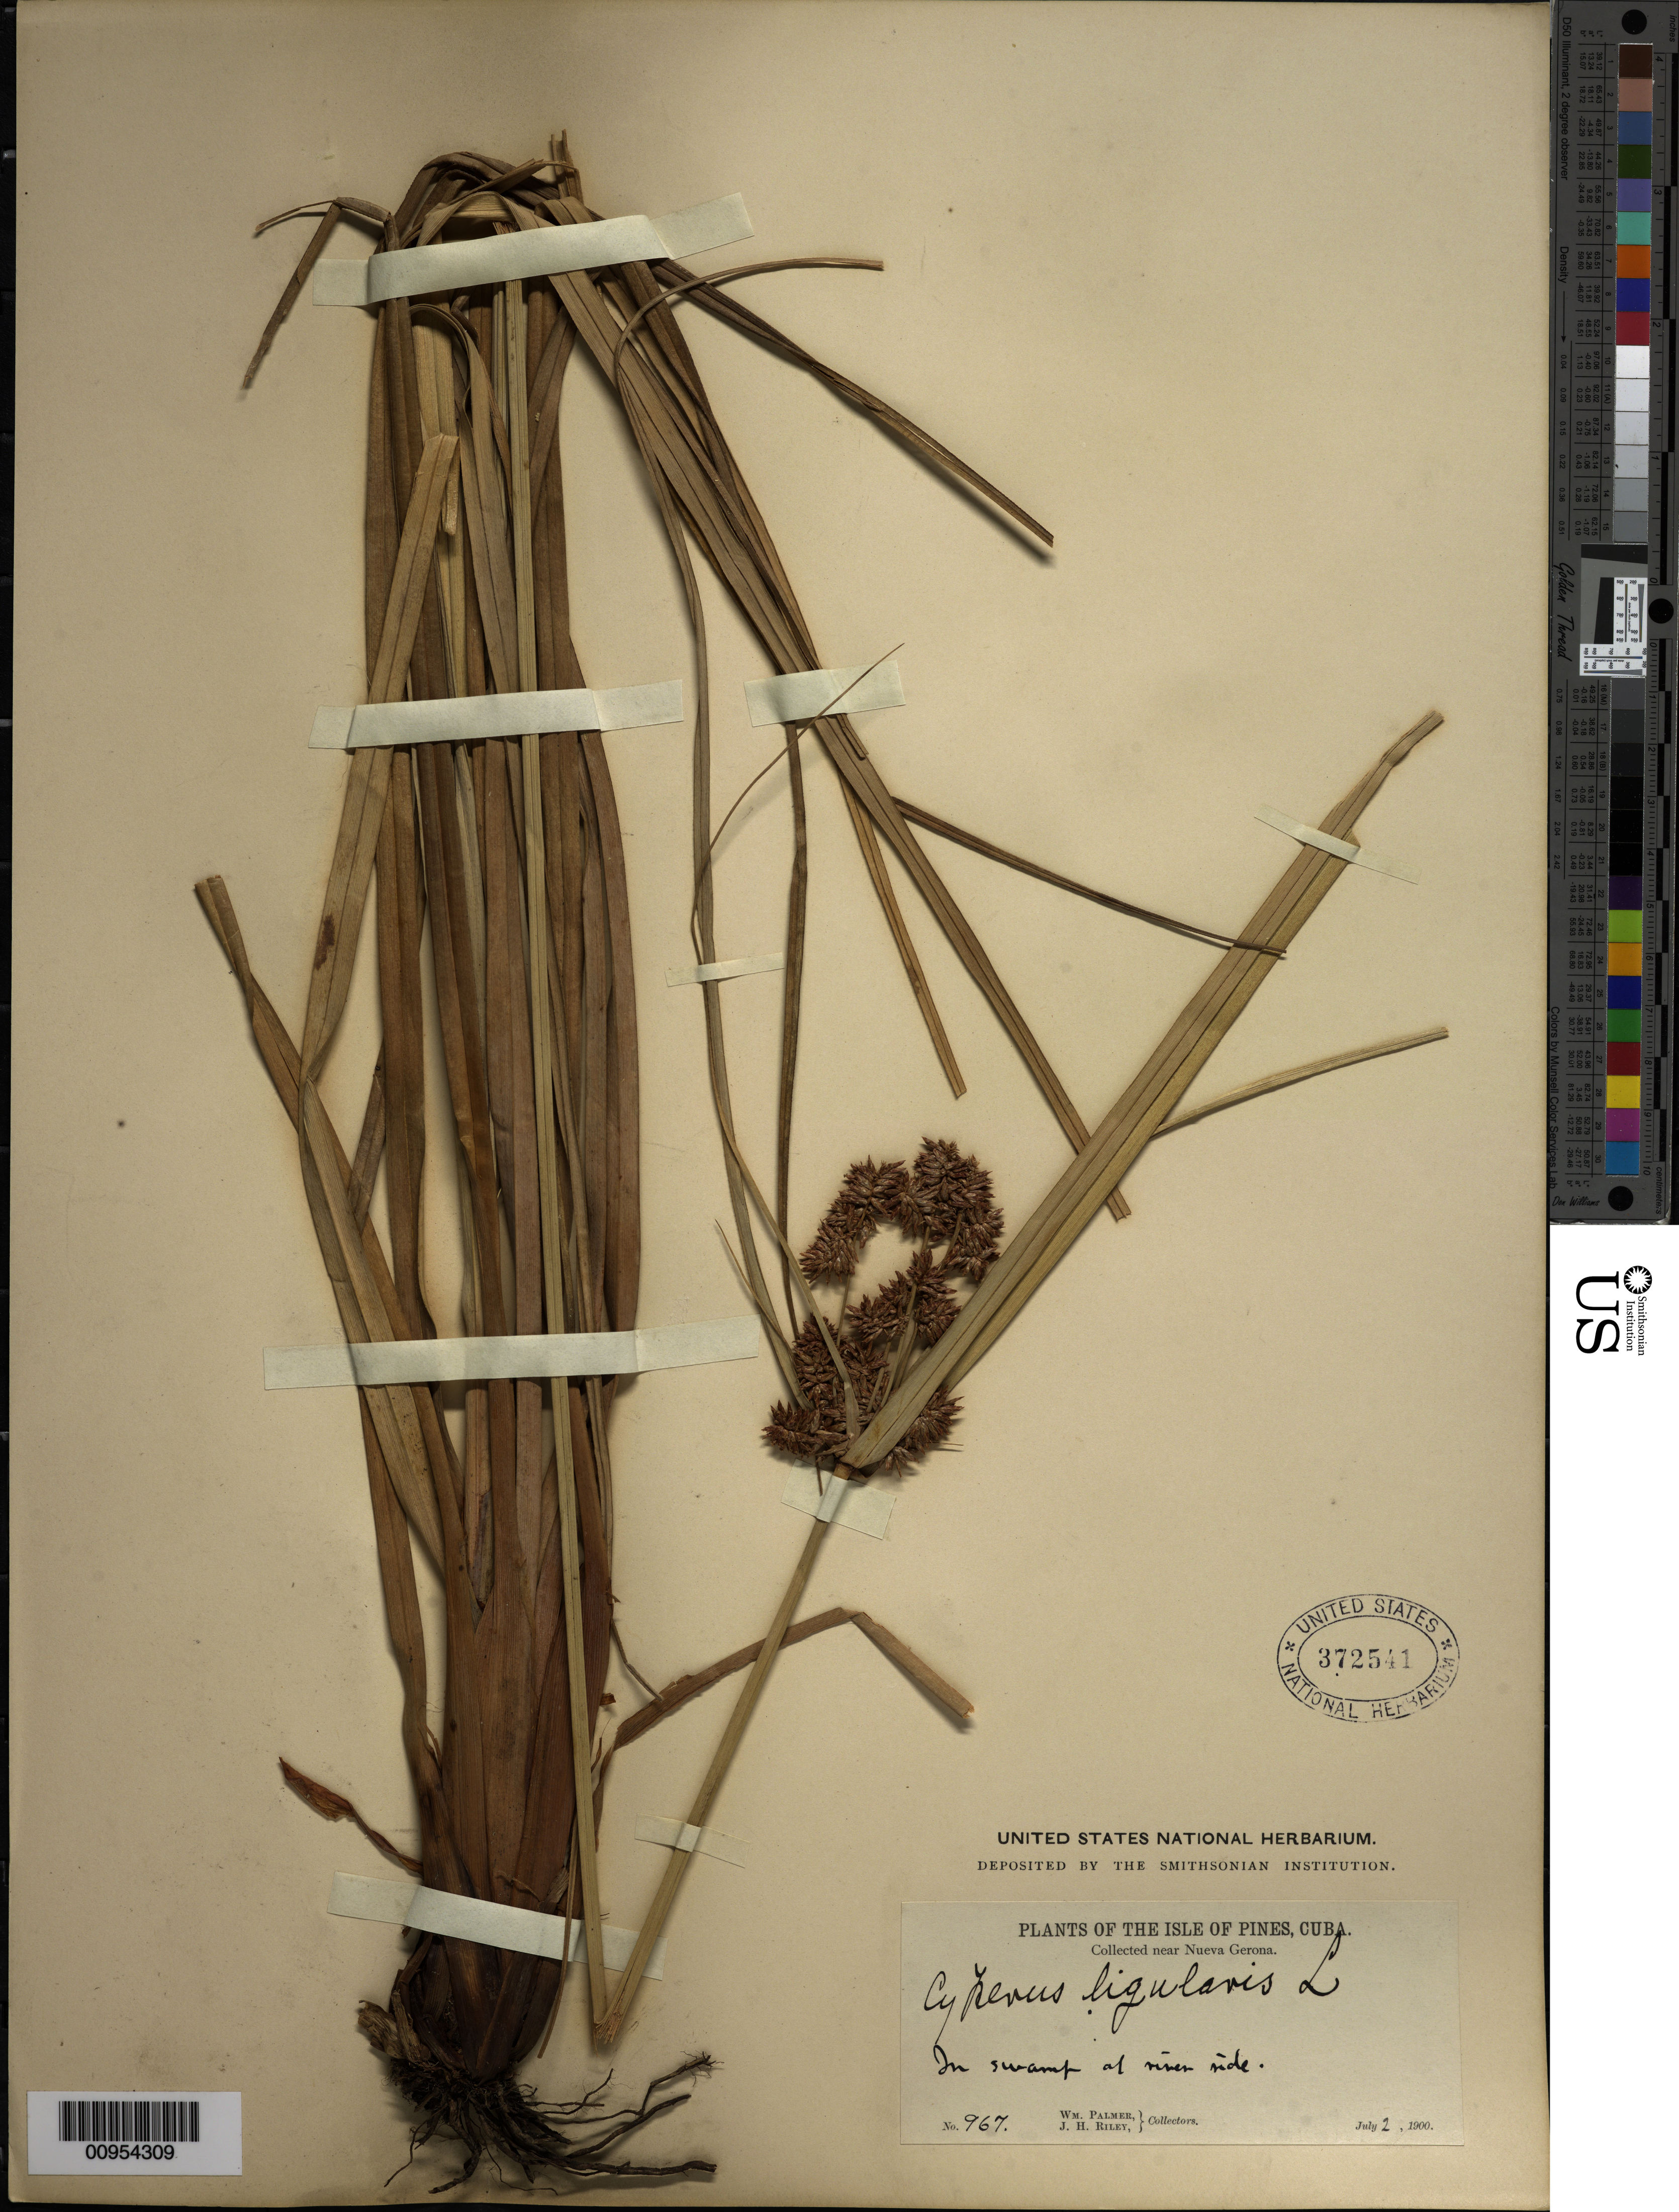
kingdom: Plantae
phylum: Tracheophyta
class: Liliopsida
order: Poales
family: Cyperaceae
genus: Cyperus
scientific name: Cyperus ligularis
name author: L.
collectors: W. Palmer & J. H. Riley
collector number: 967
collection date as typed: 02 Jul 1900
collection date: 1900-07-02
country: Cuba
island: Isla de la Juventud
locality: Isle of Pines, Near Nueva Gerona,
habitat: In swamp at river side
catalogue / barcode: US 372541